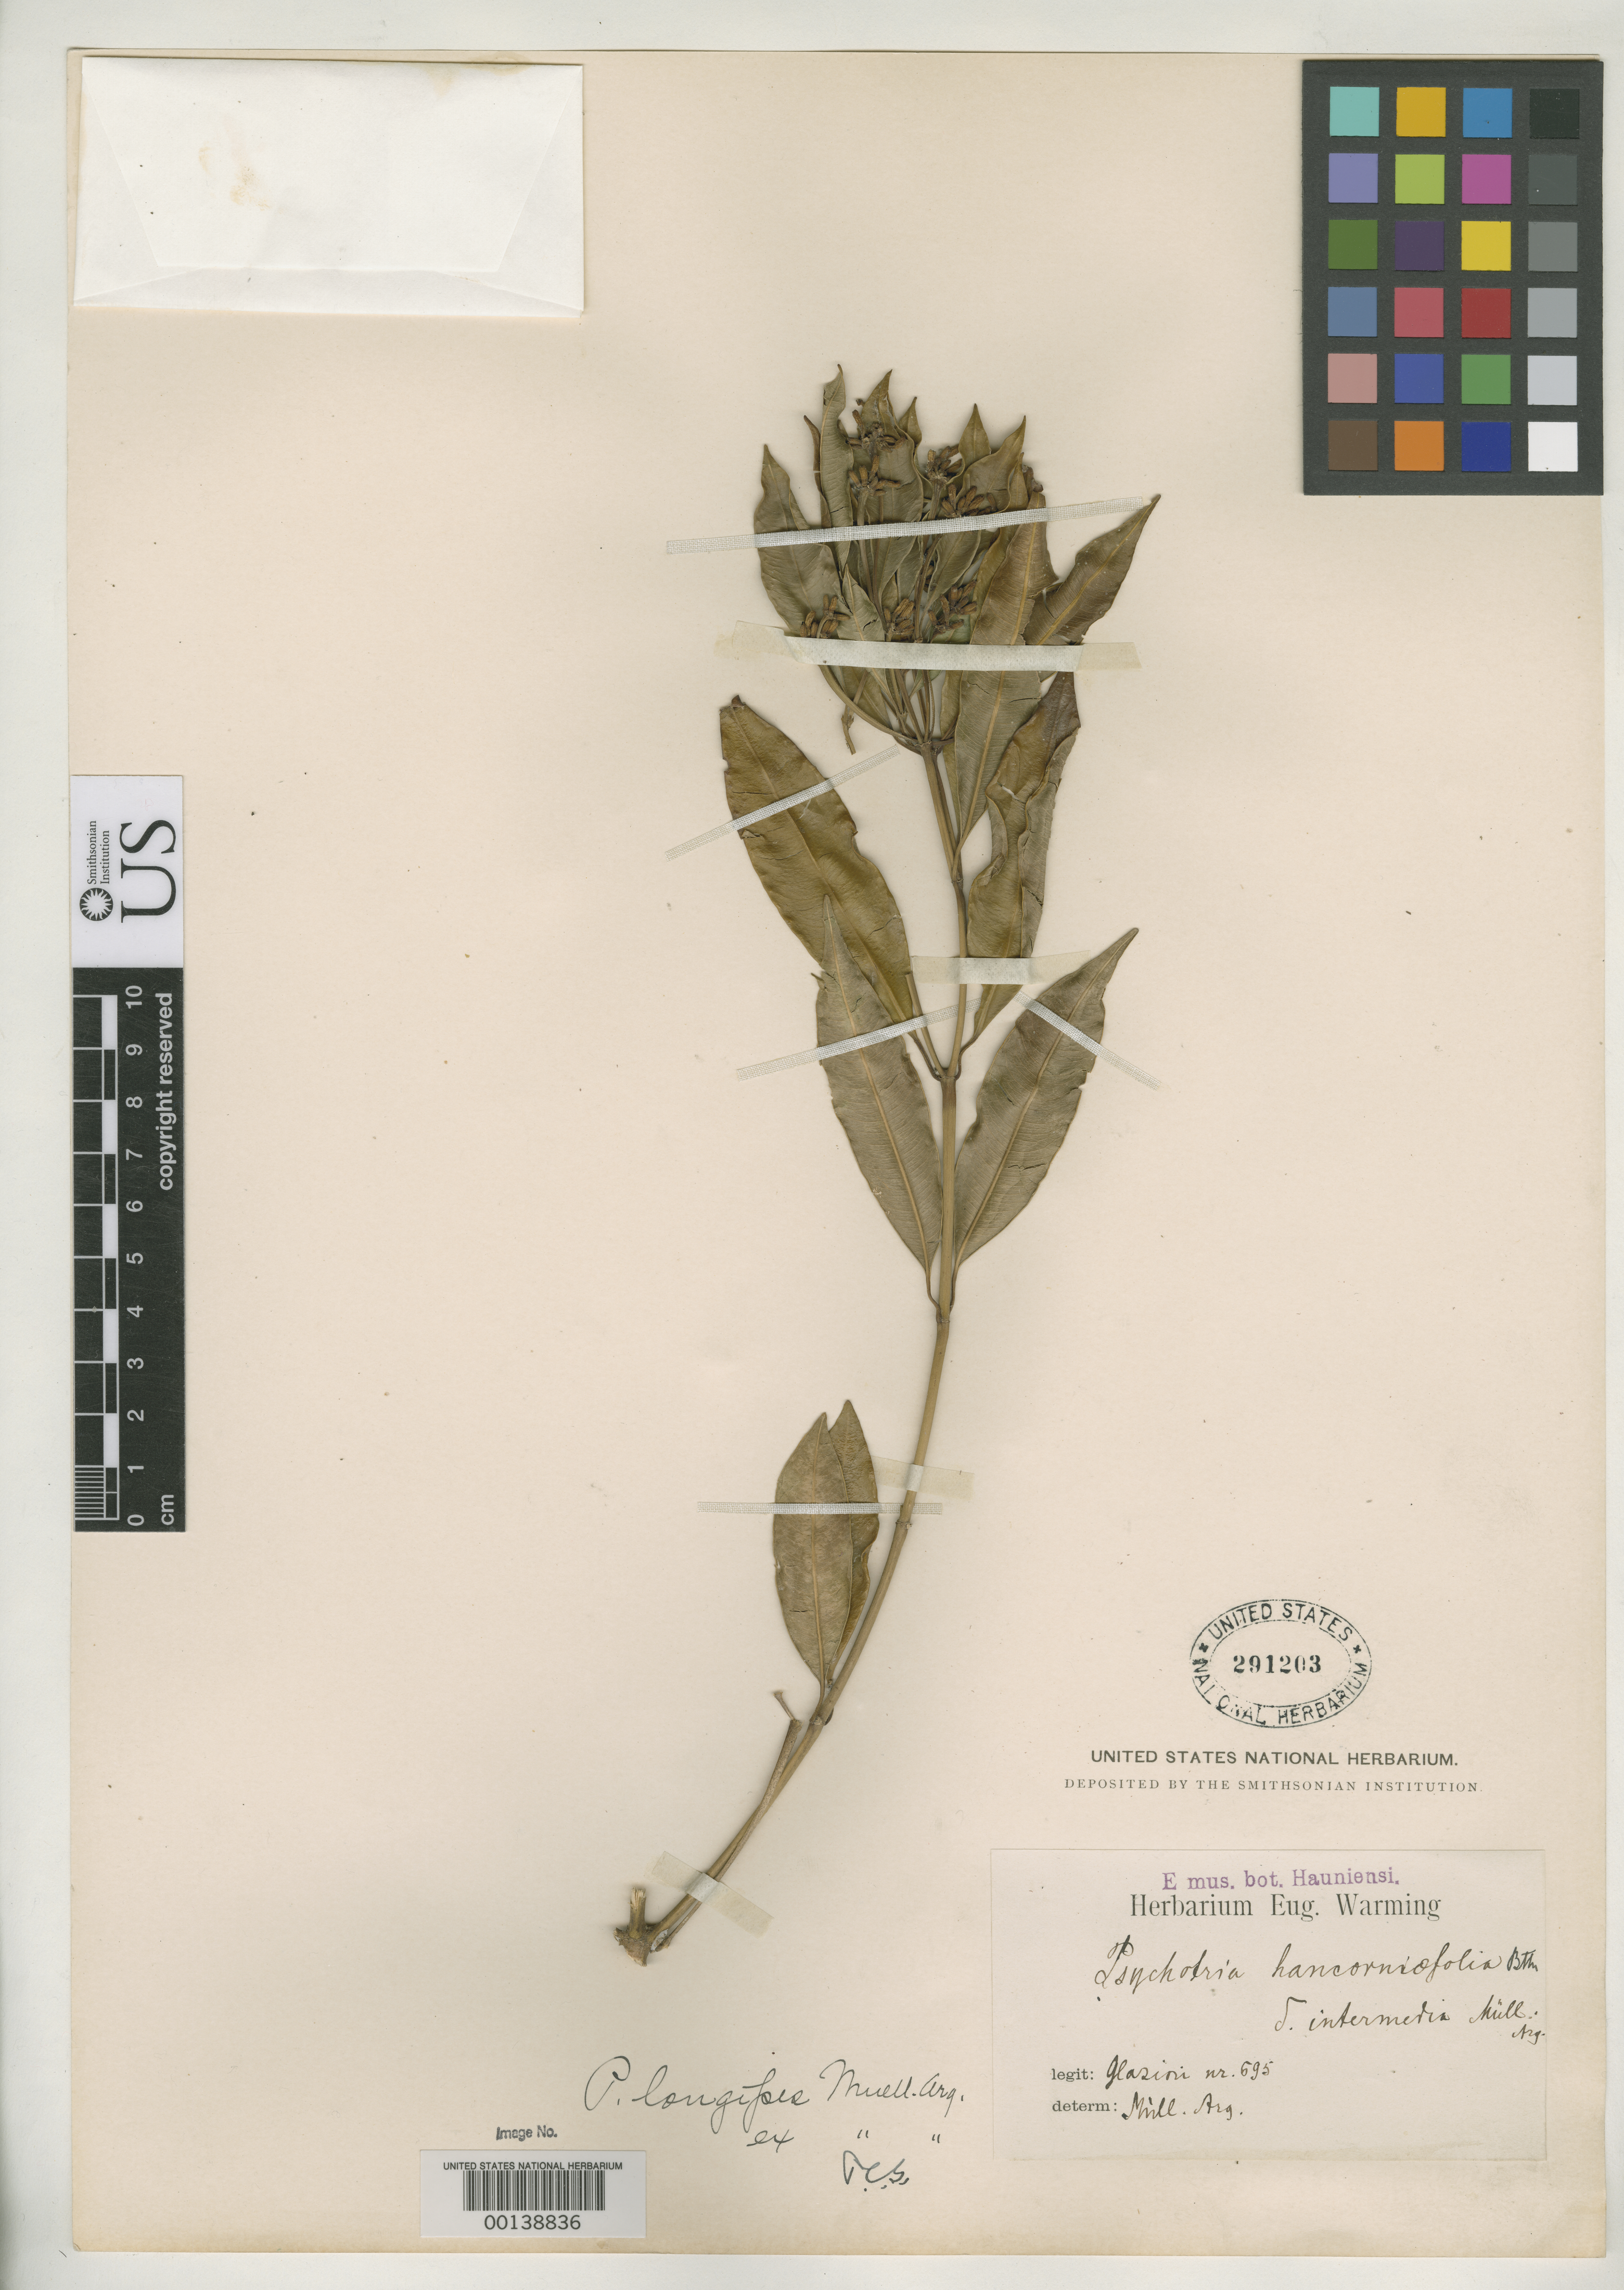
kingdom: Plantae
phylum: Tracheophyta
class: Magnoliopsida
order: Gentianales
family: Rubiaceae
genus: Psychotria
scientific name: Psychotria longipes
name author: Müll. Arg. in Mart.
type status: Isosyntype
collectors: A. F. M. Glaziou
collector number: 695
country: Brazil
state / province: Rio de Janeiro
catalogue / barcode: US 291203